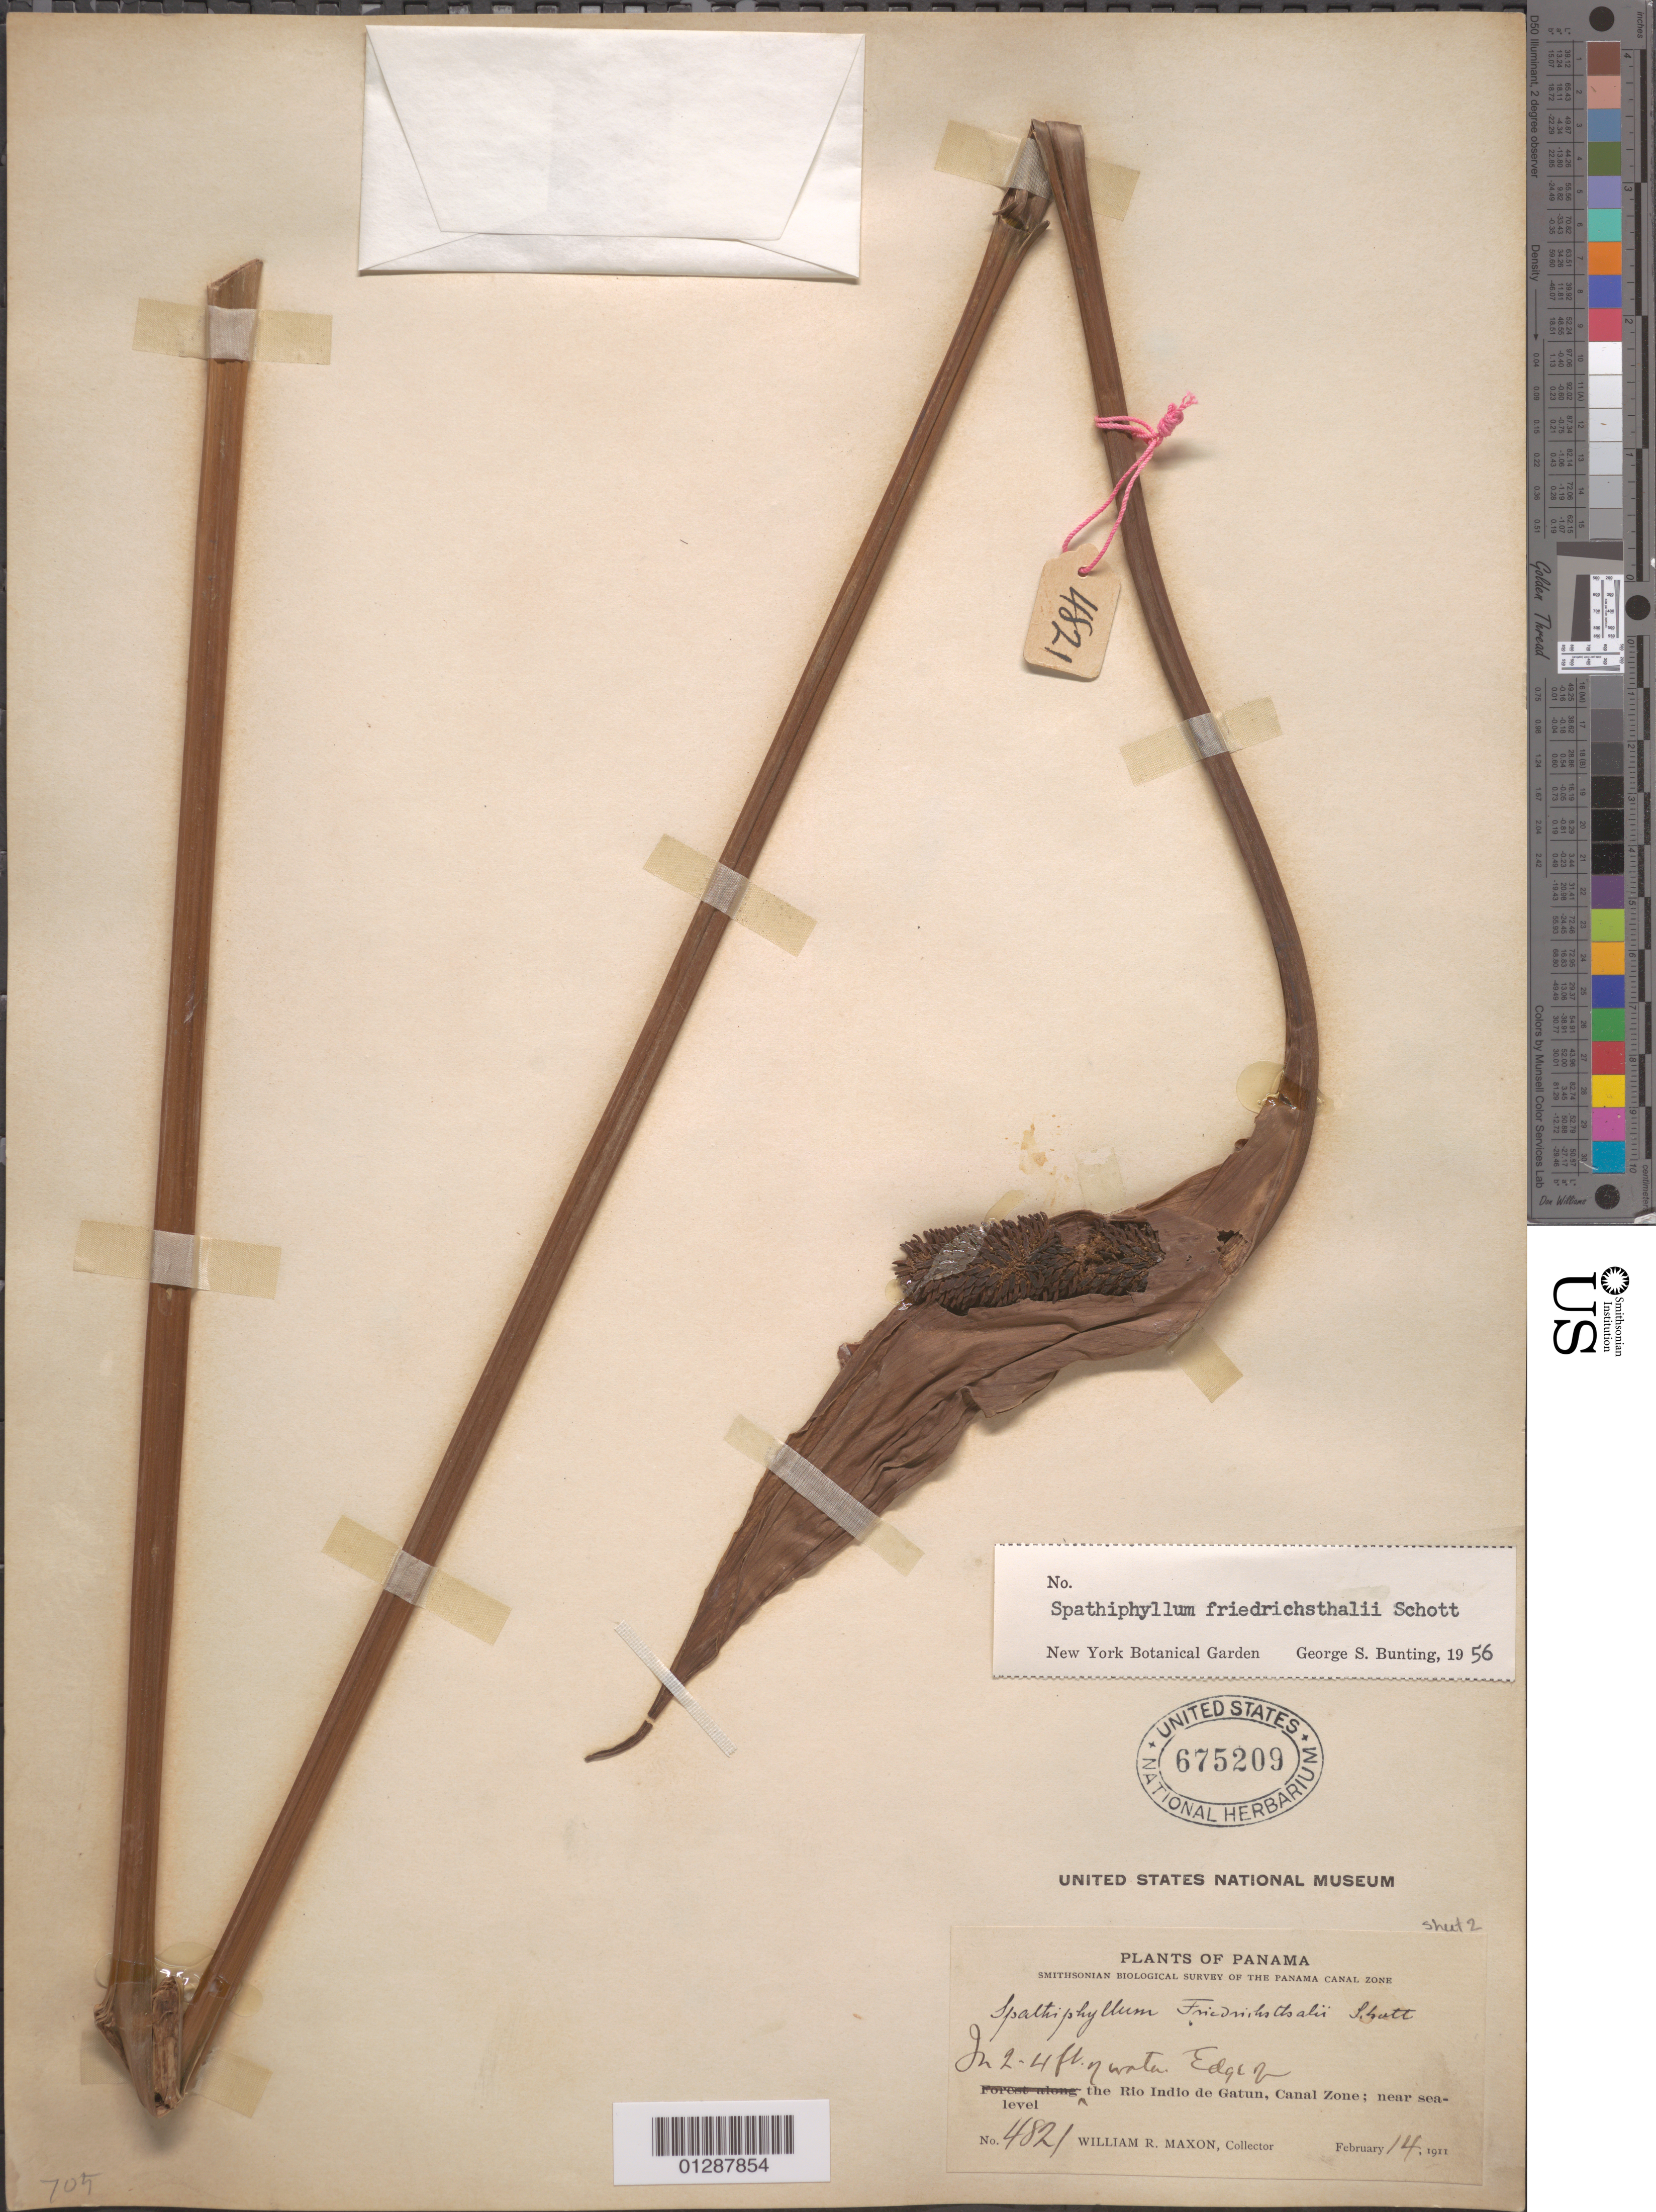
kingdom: Plantae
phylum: Tracheophyta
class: Liliopsida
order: Alismatales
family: Araceae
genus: Spathiphyllum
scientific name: Spathiphyllum friedrichsthalii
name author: Schott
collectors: W. R. Maxon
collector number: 4821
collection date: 1911-02-14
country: Panama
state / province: Colón / Panamá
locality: Edge of the Rio Indio of Gatun, Canal Zone.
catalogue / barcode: US 675209